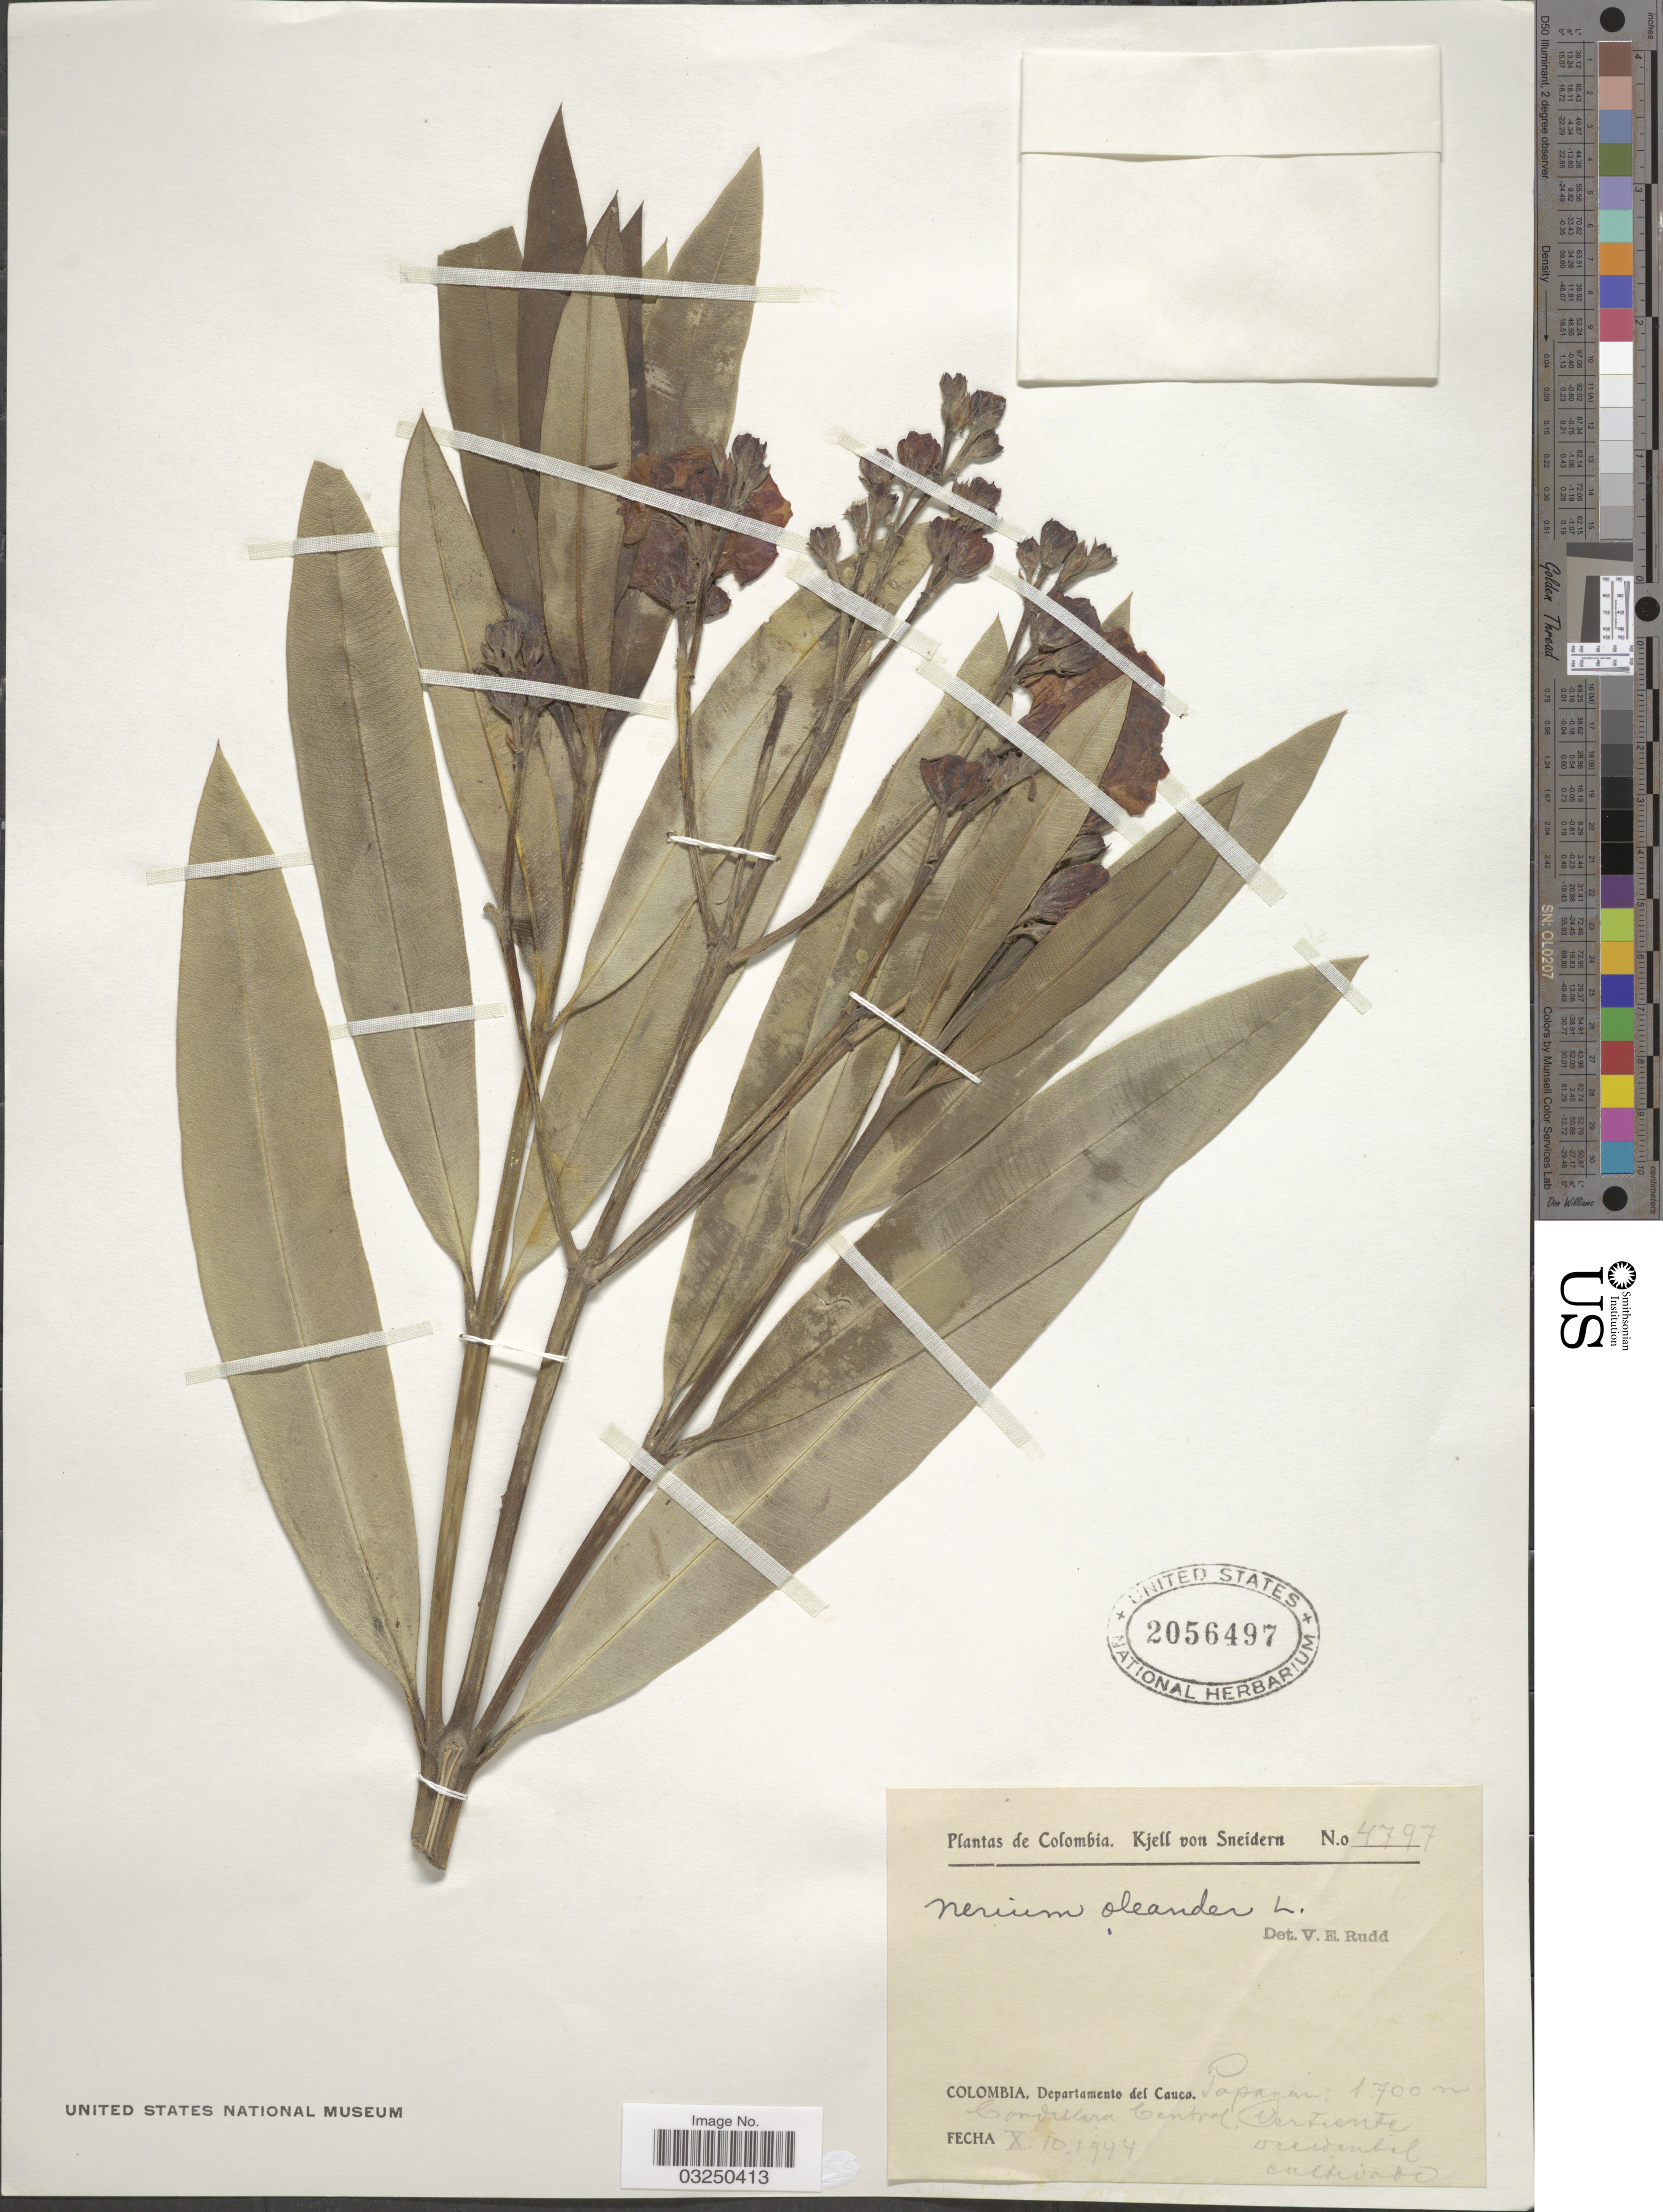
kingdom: Plantae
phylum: Tracheophyta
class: Magnoliopsida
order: Gentianales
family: Apocynaceae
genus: Nerium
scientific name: Nerium oleander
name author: L.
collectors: K. von Sneidern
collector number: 4797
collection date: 1944-10-10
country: Colombia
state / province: Cauca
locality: Departamento del Cauca. Popayán. Cordillera Central. Vertiente Occidental.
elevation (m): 1700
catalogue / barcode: US 2056497